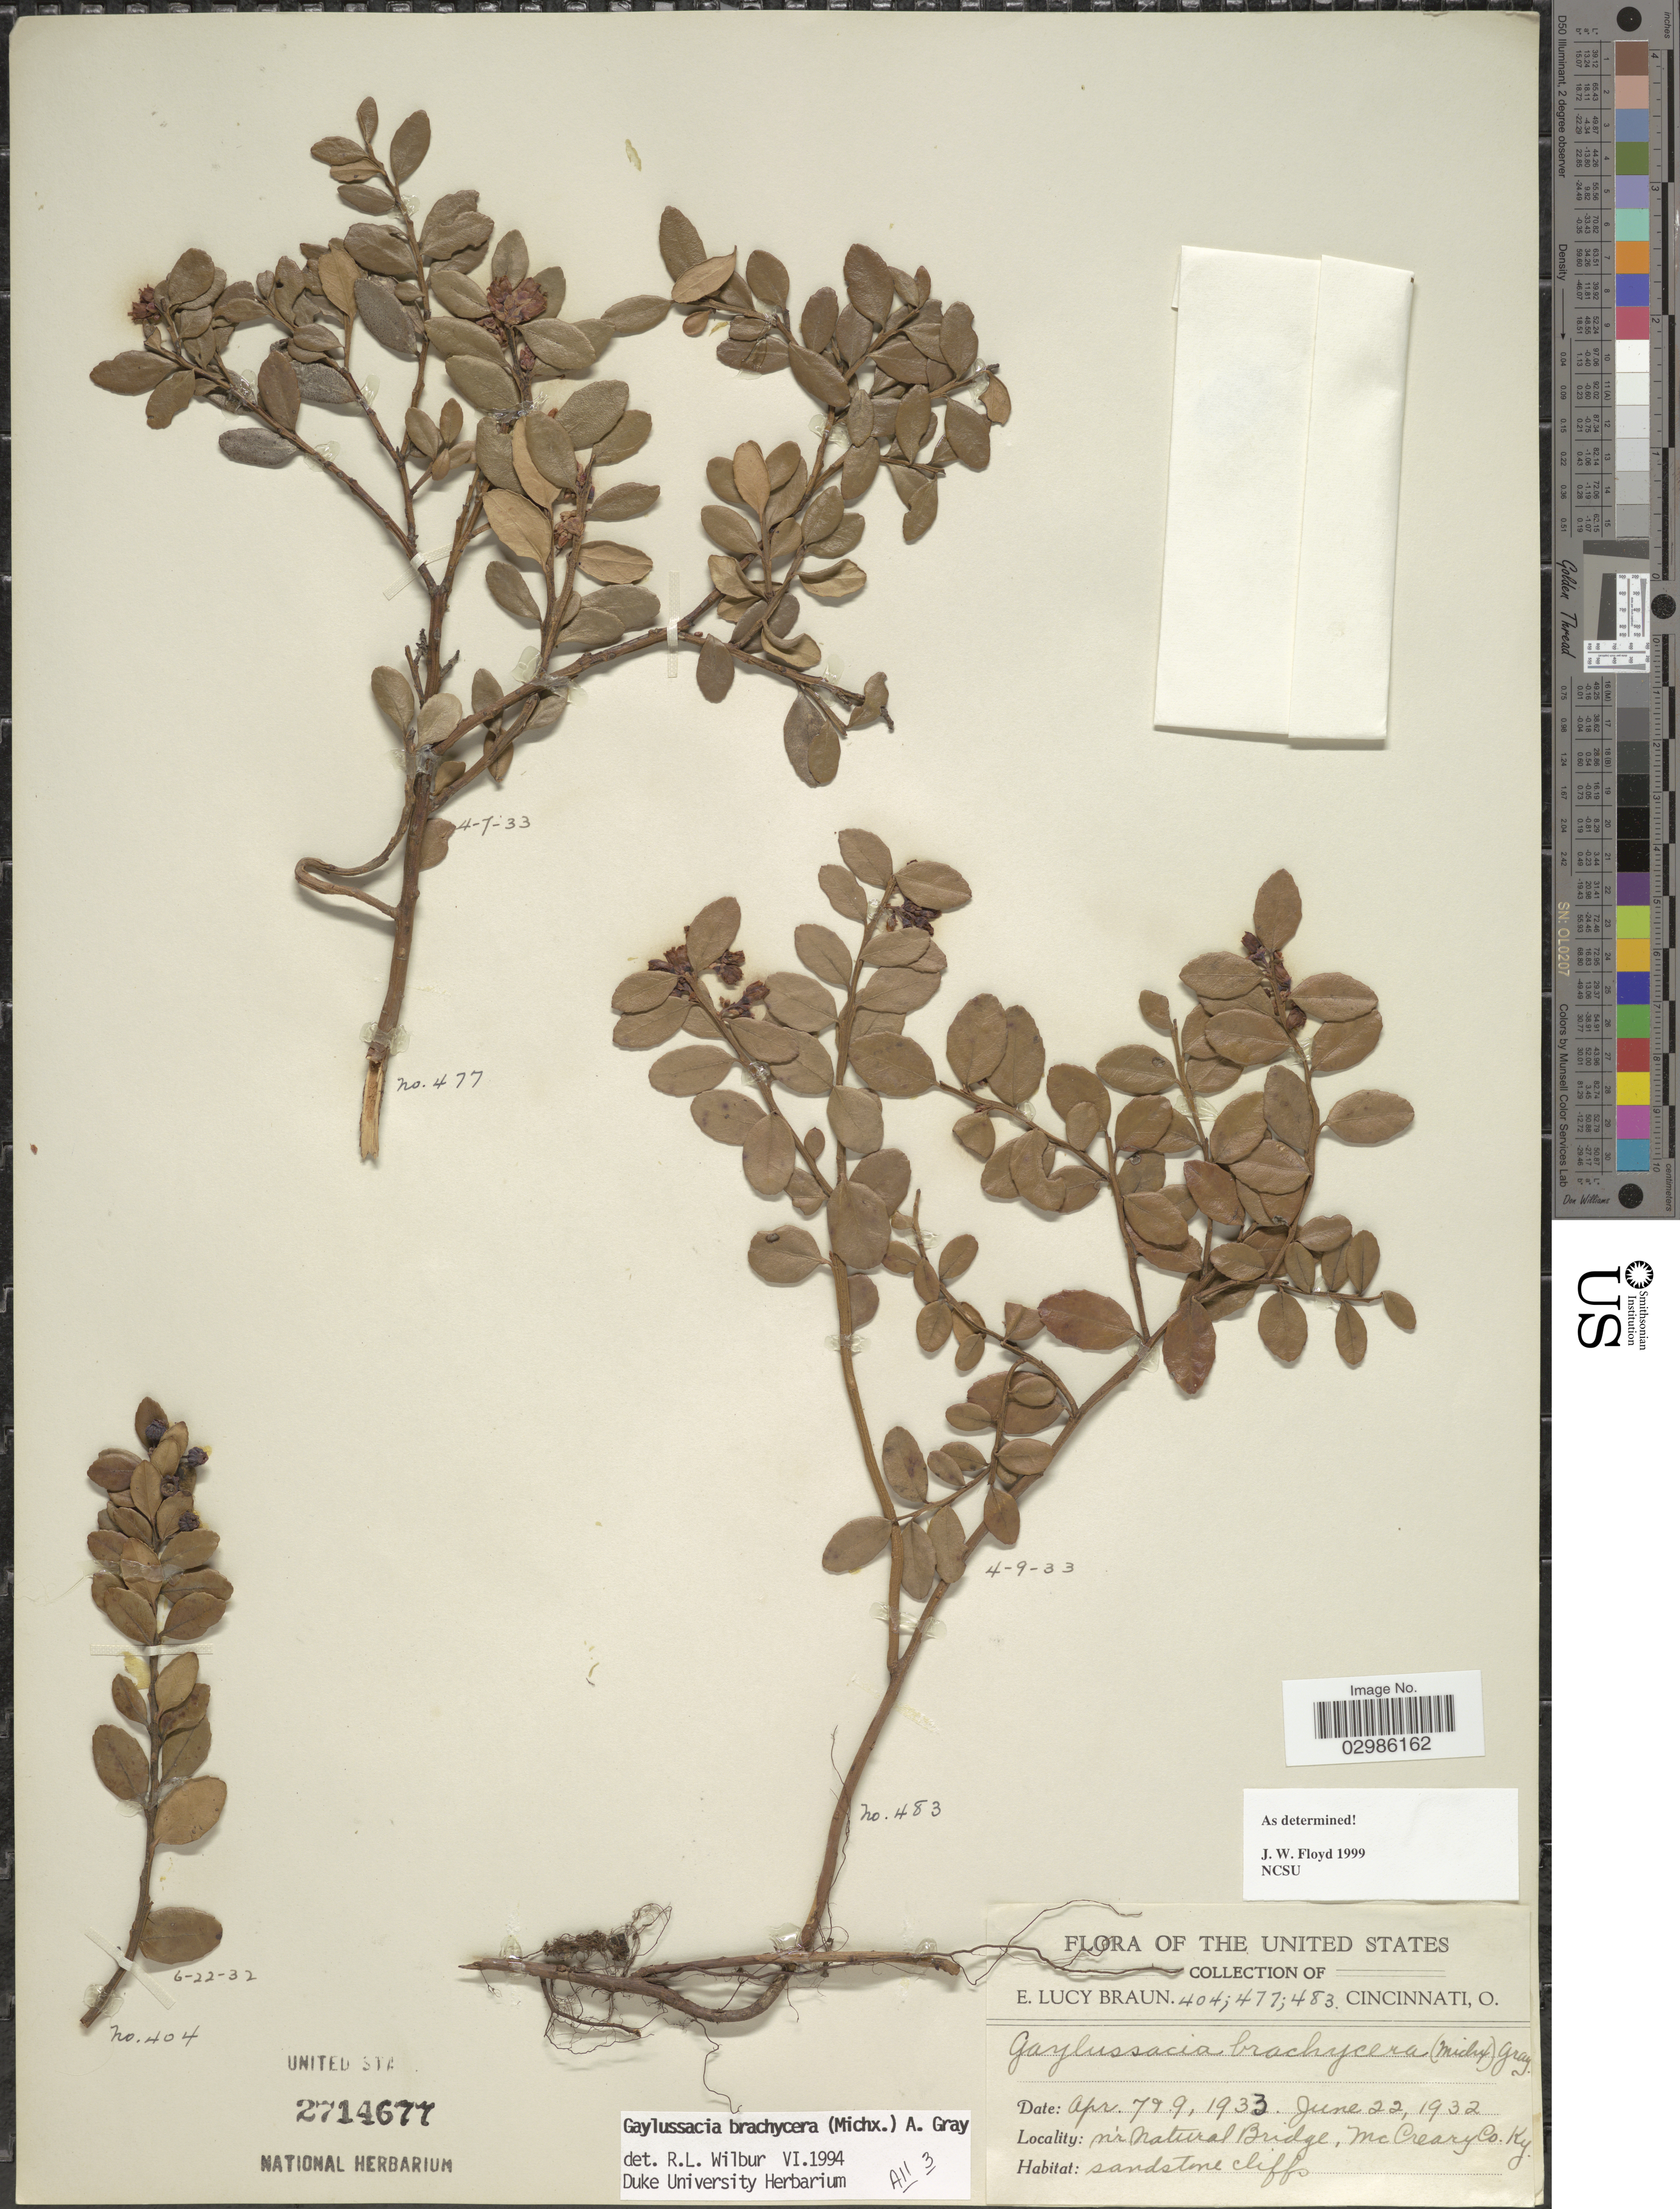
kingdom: Plantae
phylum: Tracheophyta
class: Magnoliopsida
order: Ericales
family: Ericaceae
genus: Gaylussacia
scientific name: Gaylussacia brachycera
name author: (Michx.) Torr. & A. Gray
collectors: E. L. Braun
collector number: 404/477/483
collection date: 1932-06-22/1933-04-09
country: United States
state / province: Kentucky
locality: Nr Natural Bridge, McCreary Co.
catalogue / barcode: US 2714677